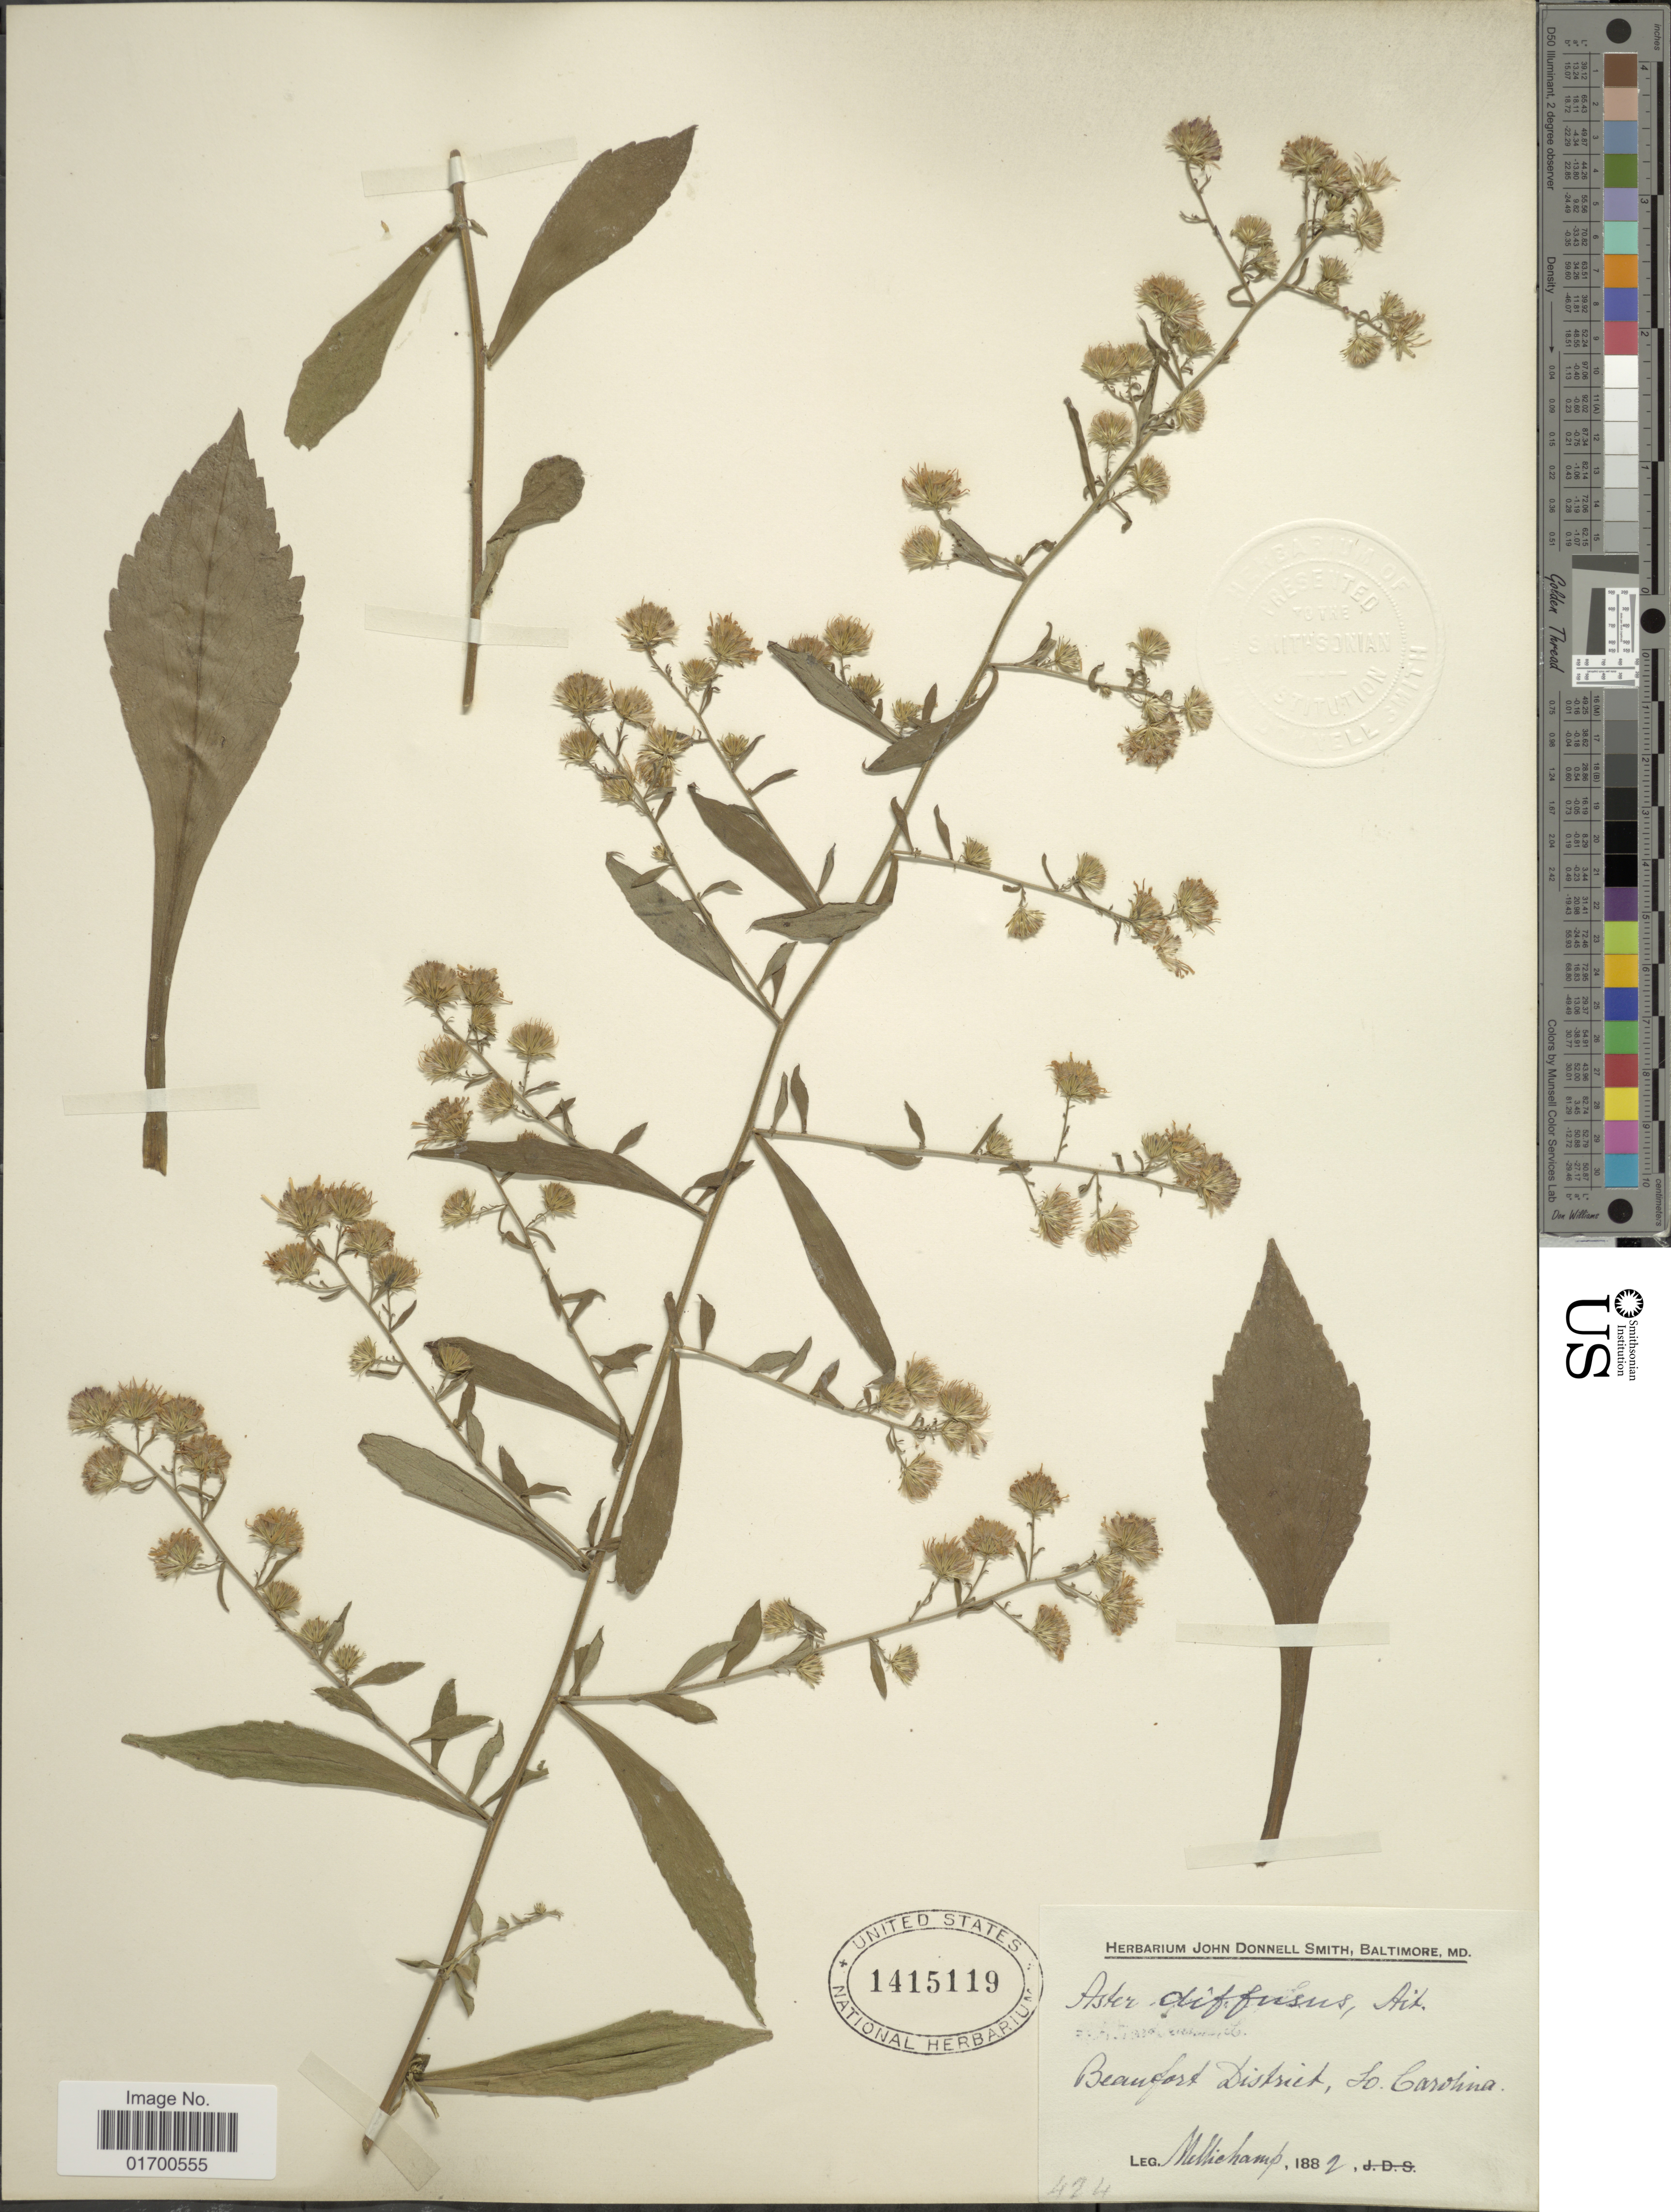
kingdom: Plantae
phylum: Tracheophyta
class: Magnoliopsida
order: Asterales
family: Asteraceae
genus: Symphyotrichum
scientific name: Symphyotrichum lateriflorum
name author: (L.) Á. Löve & D. Löve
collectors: -. Mellichamp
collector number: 424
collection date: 1882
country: United States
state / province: South Carolina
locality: Beauford District, So. Carolina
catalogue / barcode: US 1415119